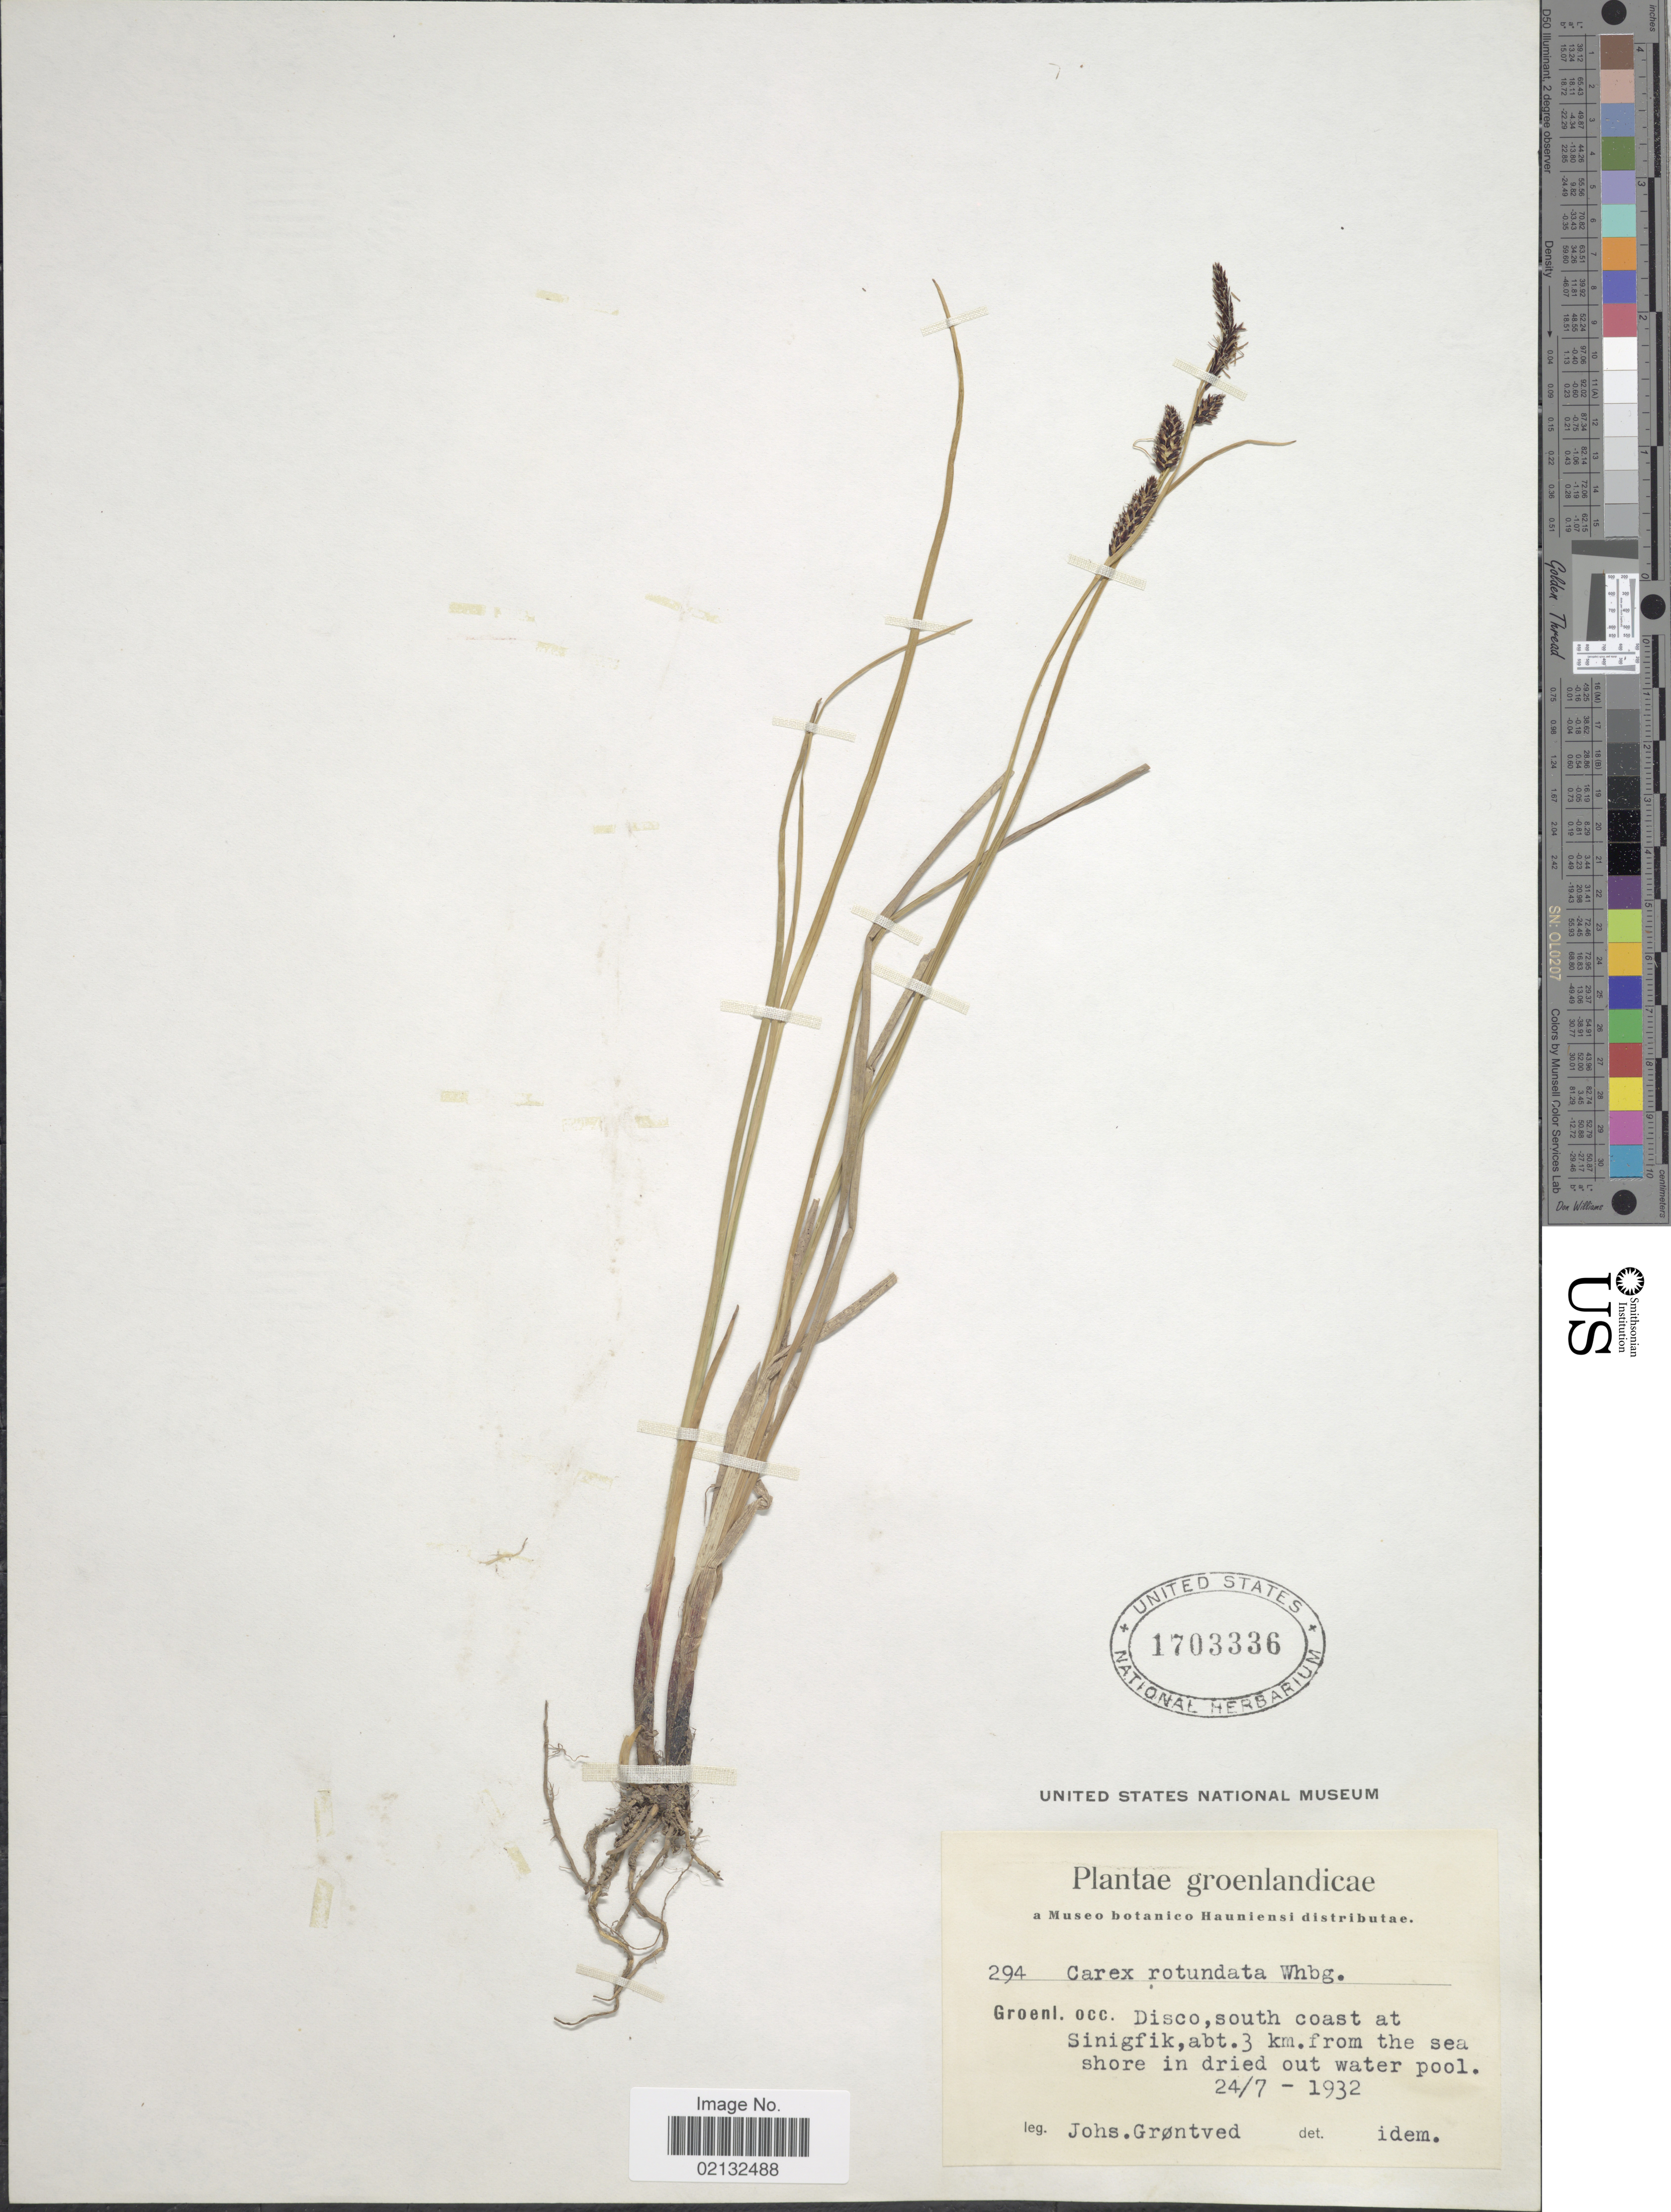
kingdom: Plantae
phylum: Tracheophyta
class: Liliopsida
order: Poales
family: Cyperaceae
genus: Carex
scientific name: Carex rotundata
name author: Wahlenb.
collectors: J. Grontved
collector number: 294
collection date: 1932-07-24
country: Greenland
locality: Groenl. occ. Disco, south coast at Sinigfik, abt. 3 km. from the sea shore in dried out water pool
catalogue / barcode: US 1703336